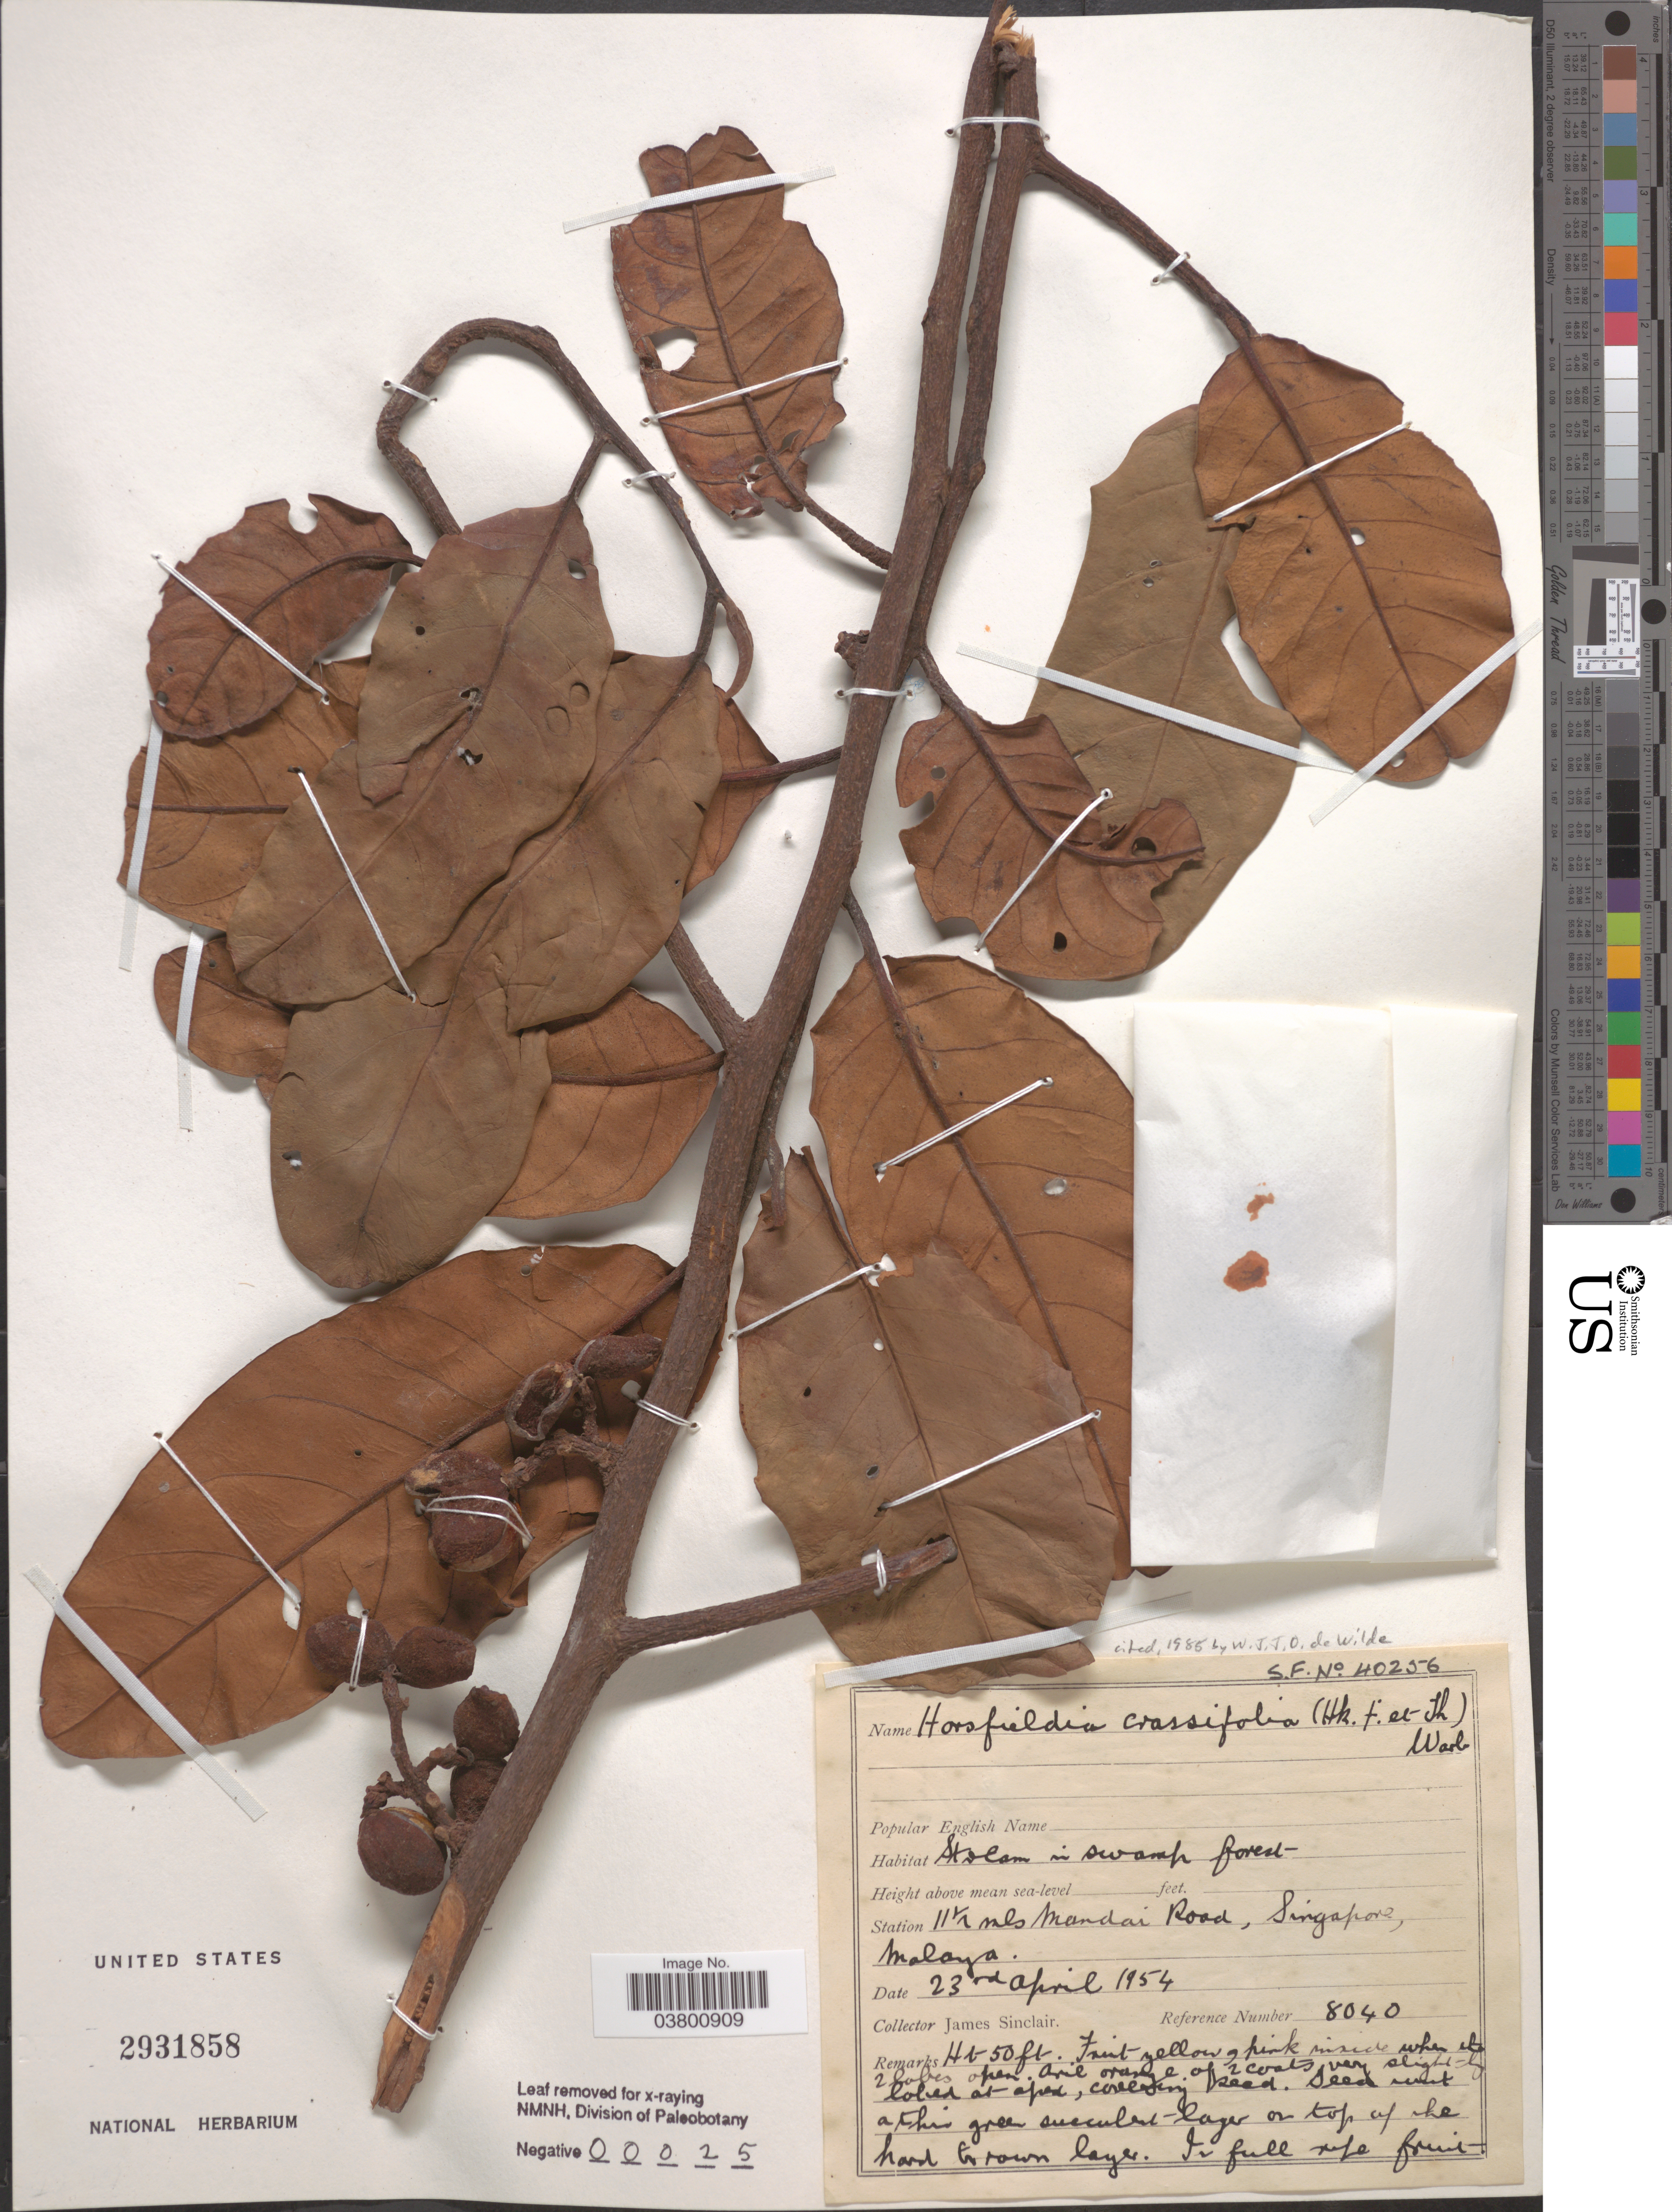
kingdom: Plantae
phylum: Tracheophyta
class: Magnoliopsida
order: Magnoliales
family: Myristicaceae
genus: Horsfieldia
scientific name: Horsfieldia crassifolia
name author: (Hook. f. & Thomson) Warb.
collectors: J. Sinclair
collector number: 8040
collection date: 1954-04-23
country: Singapore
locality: Station 11½ mls Mandai Road, Malaya.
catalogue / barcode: US 2931858